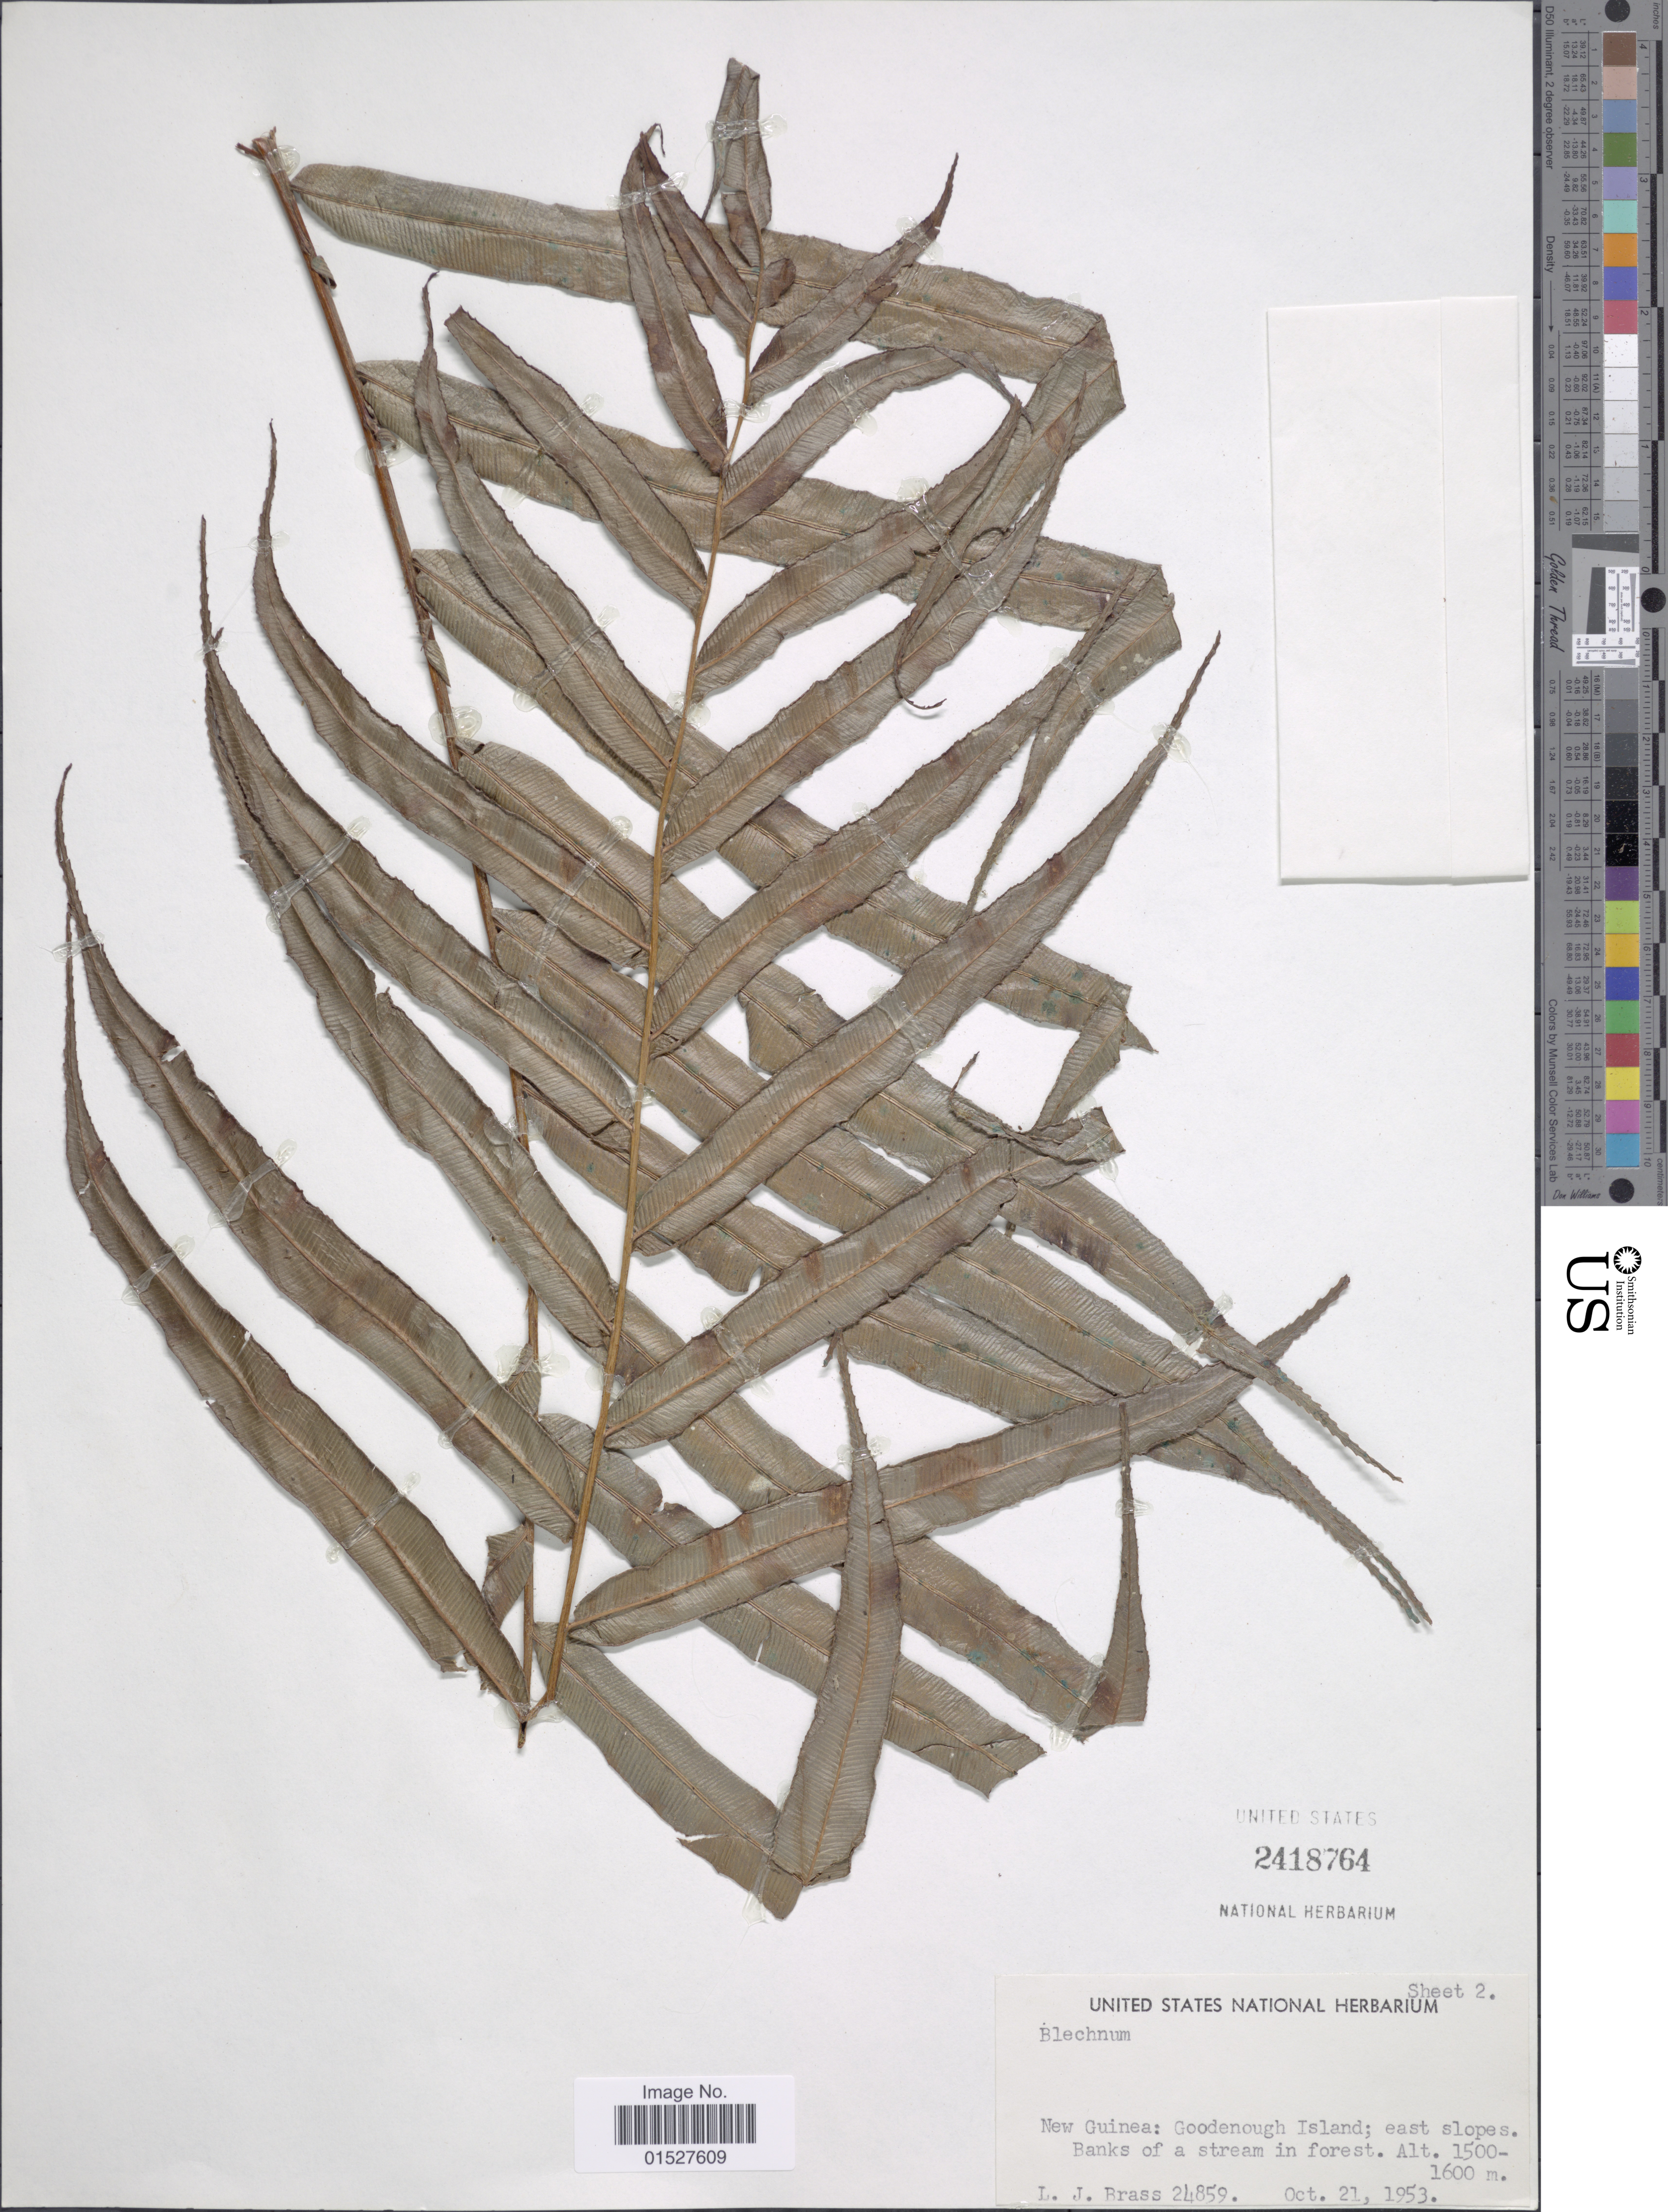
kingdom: Plantae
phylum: Tracheophyta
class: Polypodiopsida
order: Polypodiales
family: Blechnaceae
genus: Blechnum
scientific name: Blechnum orientale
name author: L.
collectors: L. J. Brass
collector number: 24859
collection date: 1953-10-21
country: Papua New Guinea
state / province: Milne Bay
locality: New Guinea: Goodenough Island; east slopes. Banks of a stream.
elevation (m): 1500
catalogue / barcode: US 2418764